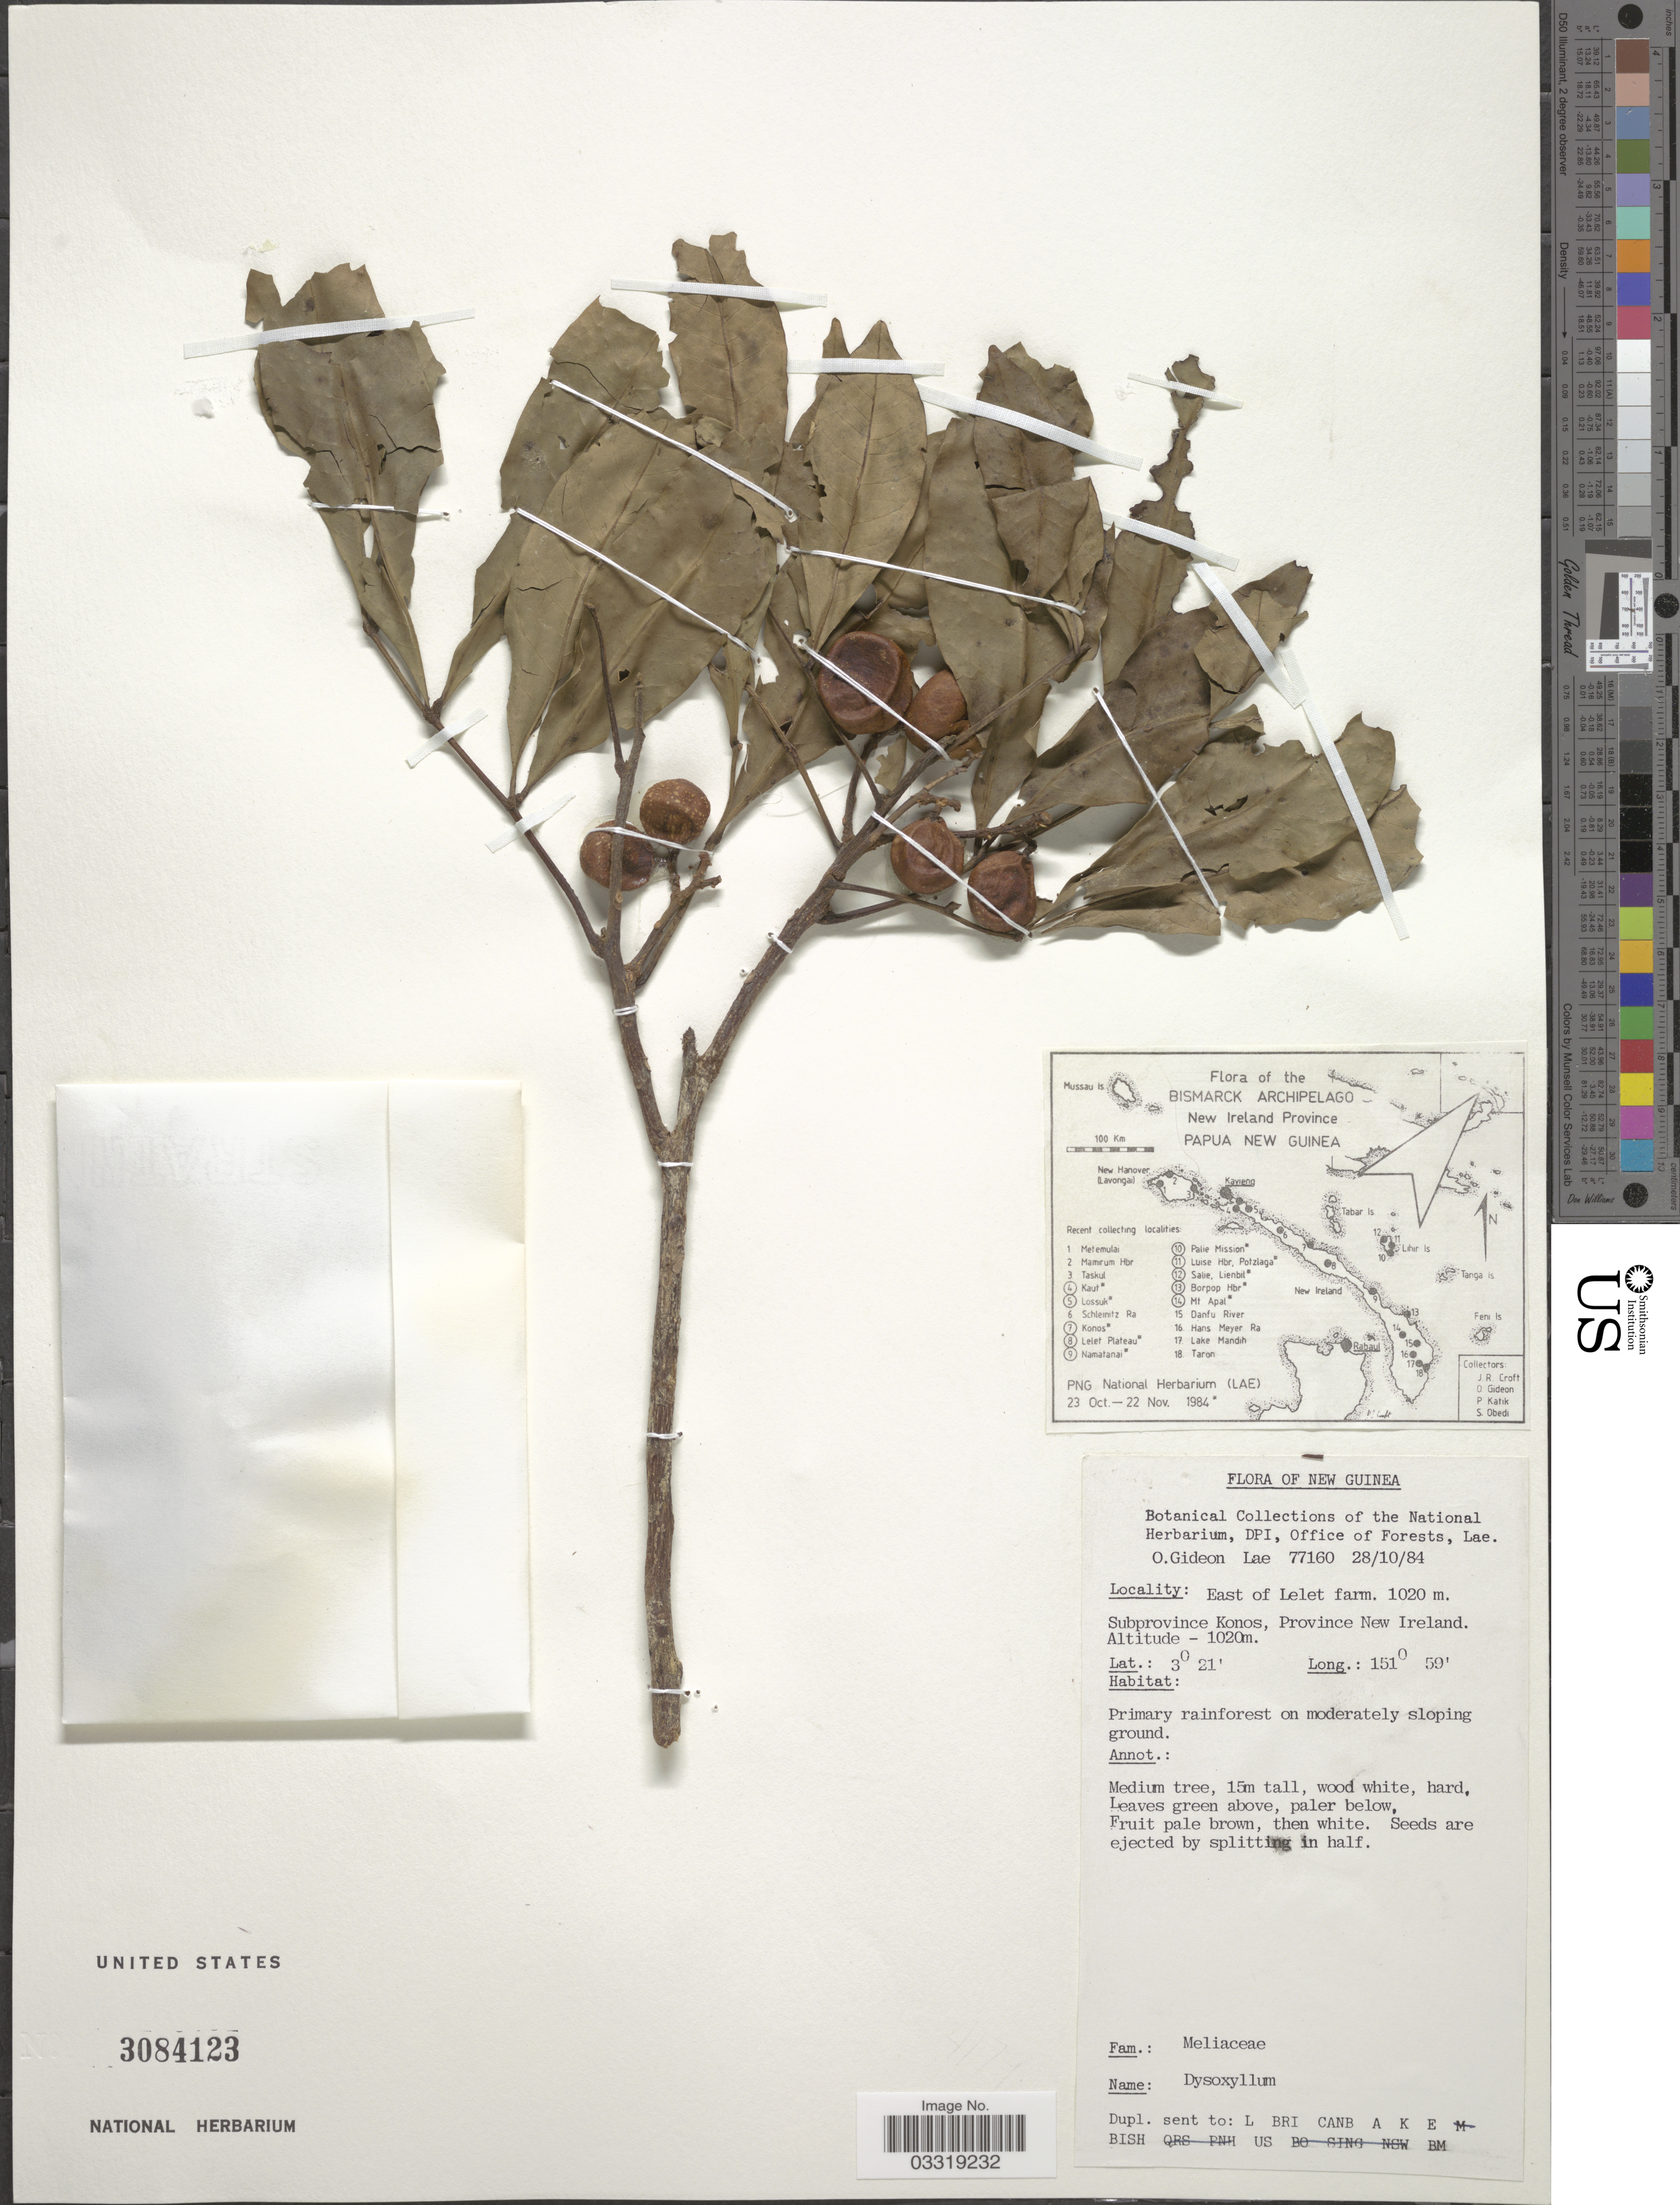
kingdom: Plantae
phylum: Tracheophyta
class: Magnoliopsida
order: Sapindales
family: Meliaceae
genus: Dysoxylum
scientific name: Dysoxylum sp.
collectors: O. Gideon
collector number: Lae 77160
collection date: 1984-10-28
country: Papua New Guinea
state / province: New Ireland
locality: New Guinea. East of Lelet farm. Subprovince Konos, Province New Ireland.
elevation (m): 1020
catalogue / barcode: US 3084123